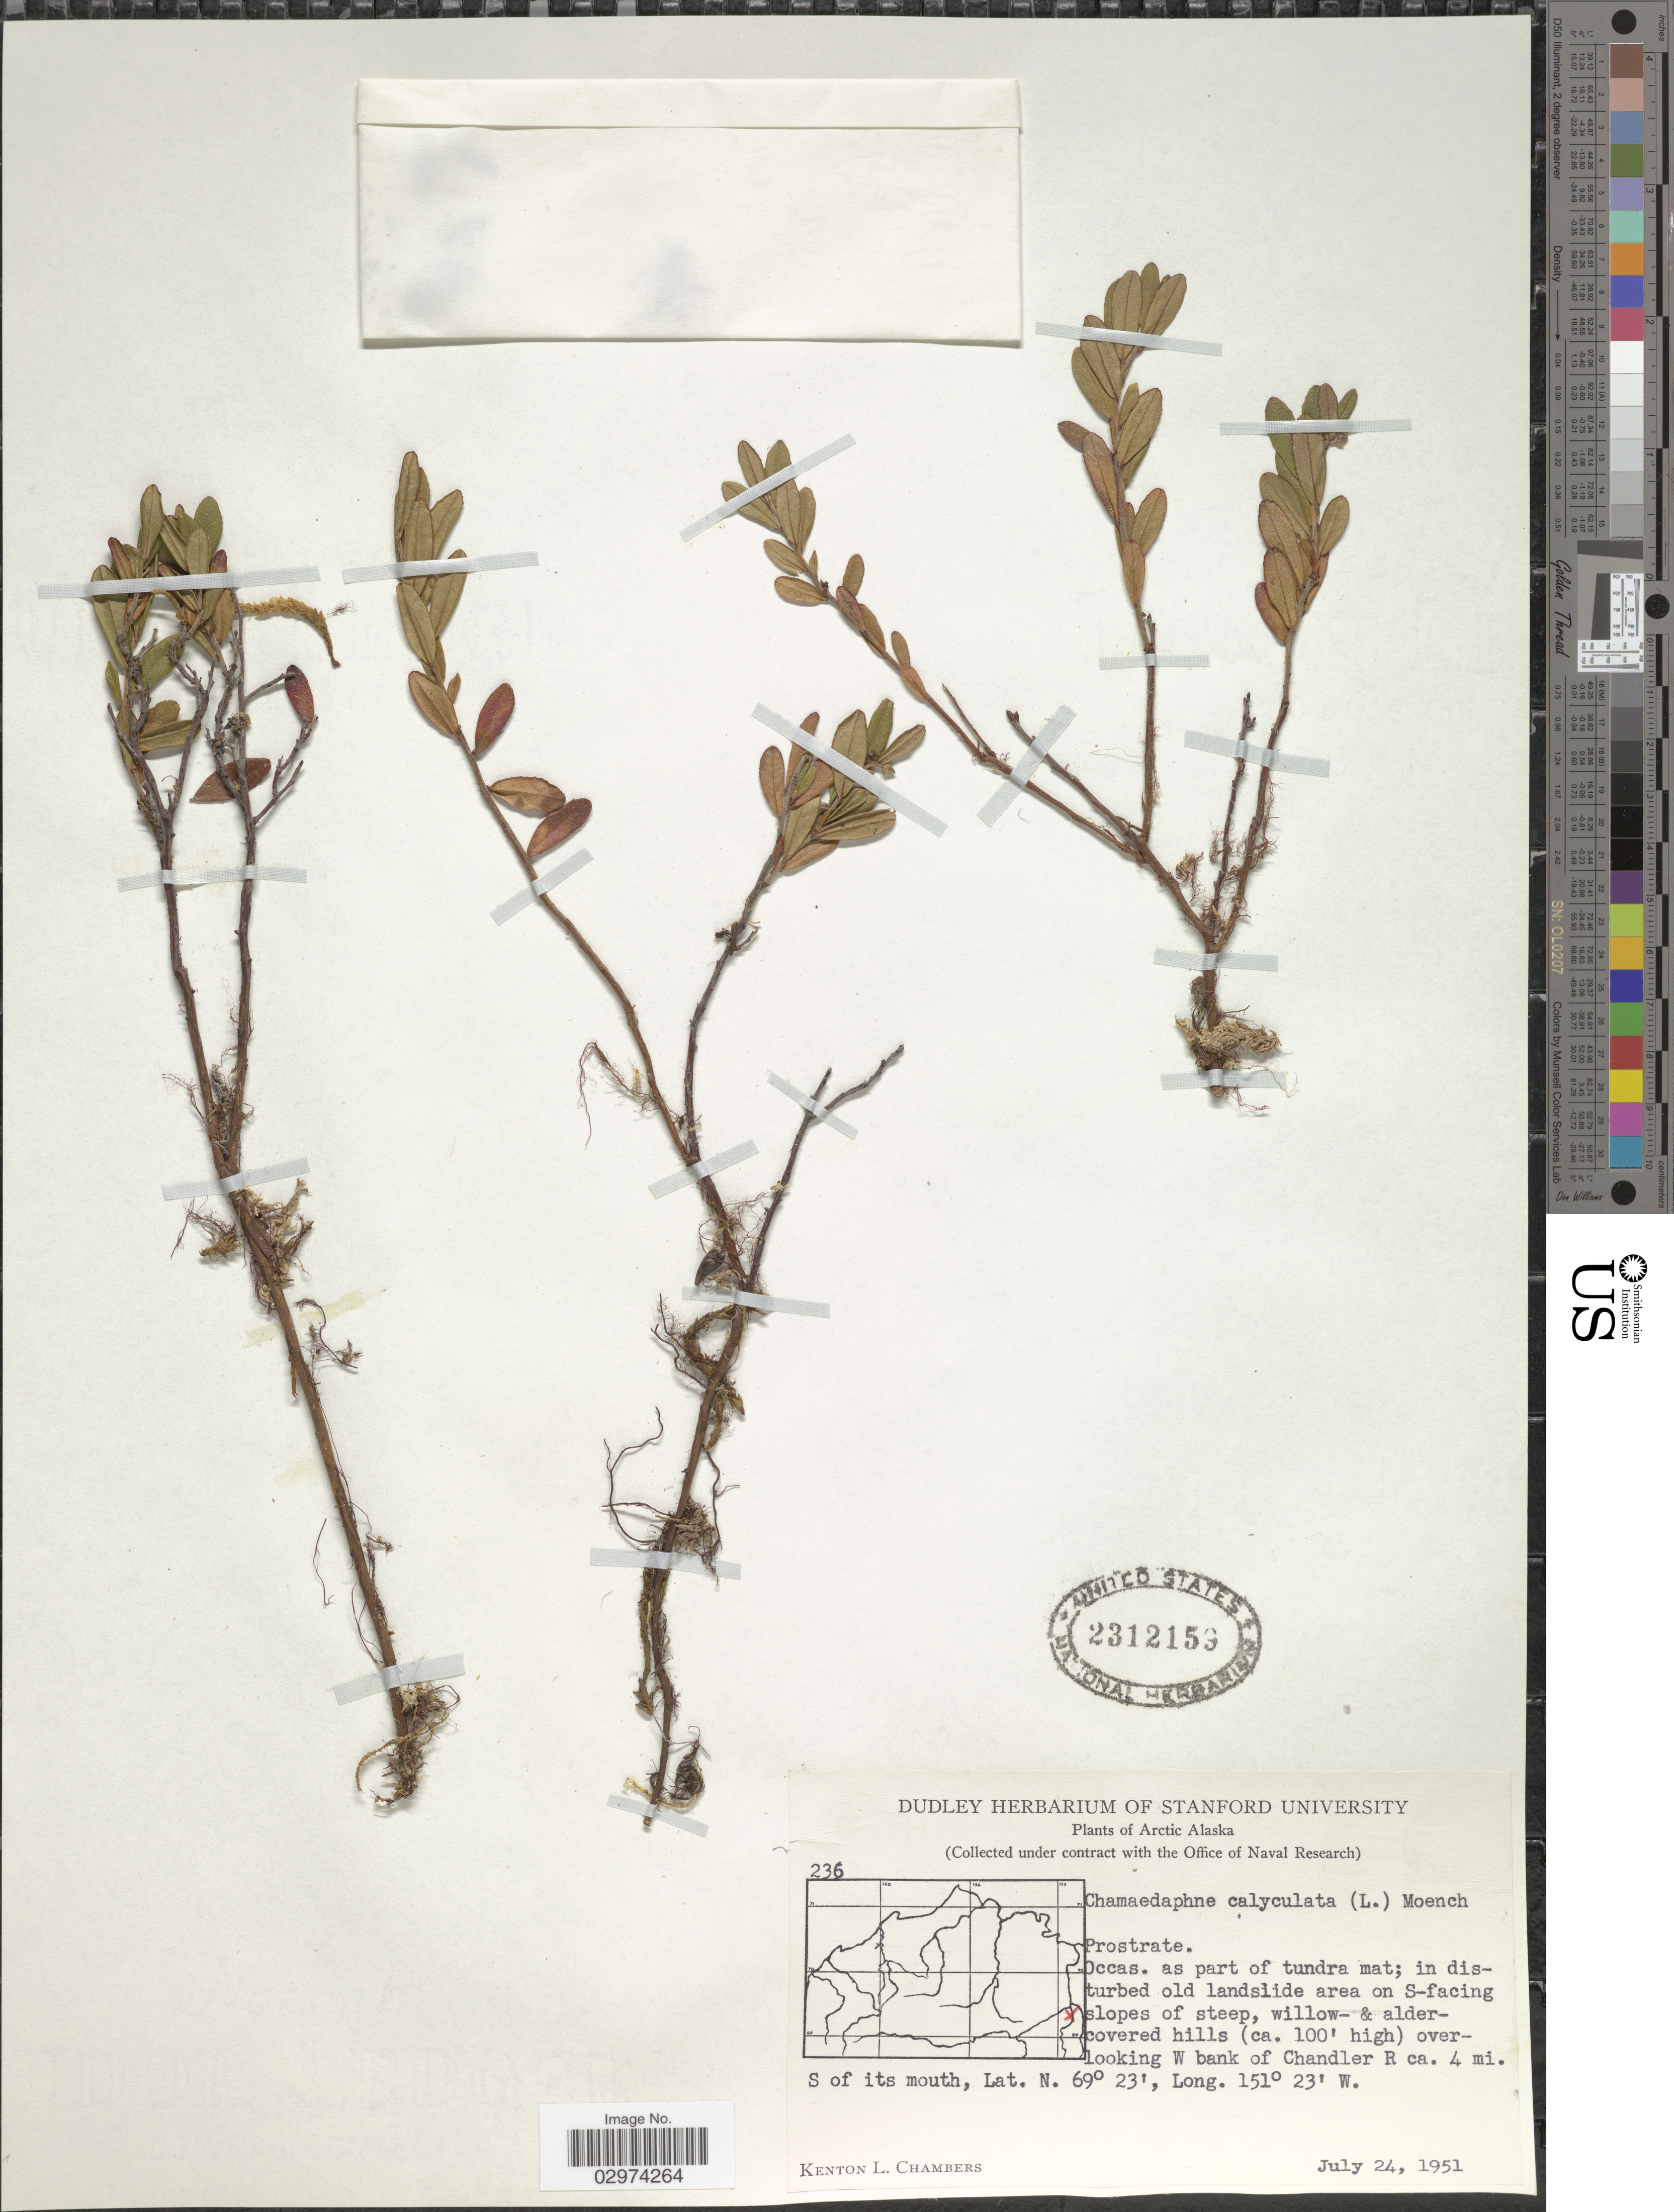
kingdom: Plantae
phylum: Tracheophyta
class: Magnoliopsida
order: Ericales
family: Ericaceae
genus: Chamaedaphne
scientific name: Chamaedaphne calyculata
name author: (L.) Moench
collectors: K. L. Chambers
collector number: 236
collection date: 1951-07-24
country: United States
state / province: Alaska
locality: Arctic Alaska. Overlooking W bank of Chandler R ca. 4 mi. S of its mouth.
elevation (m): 30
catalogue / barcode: US 2312159